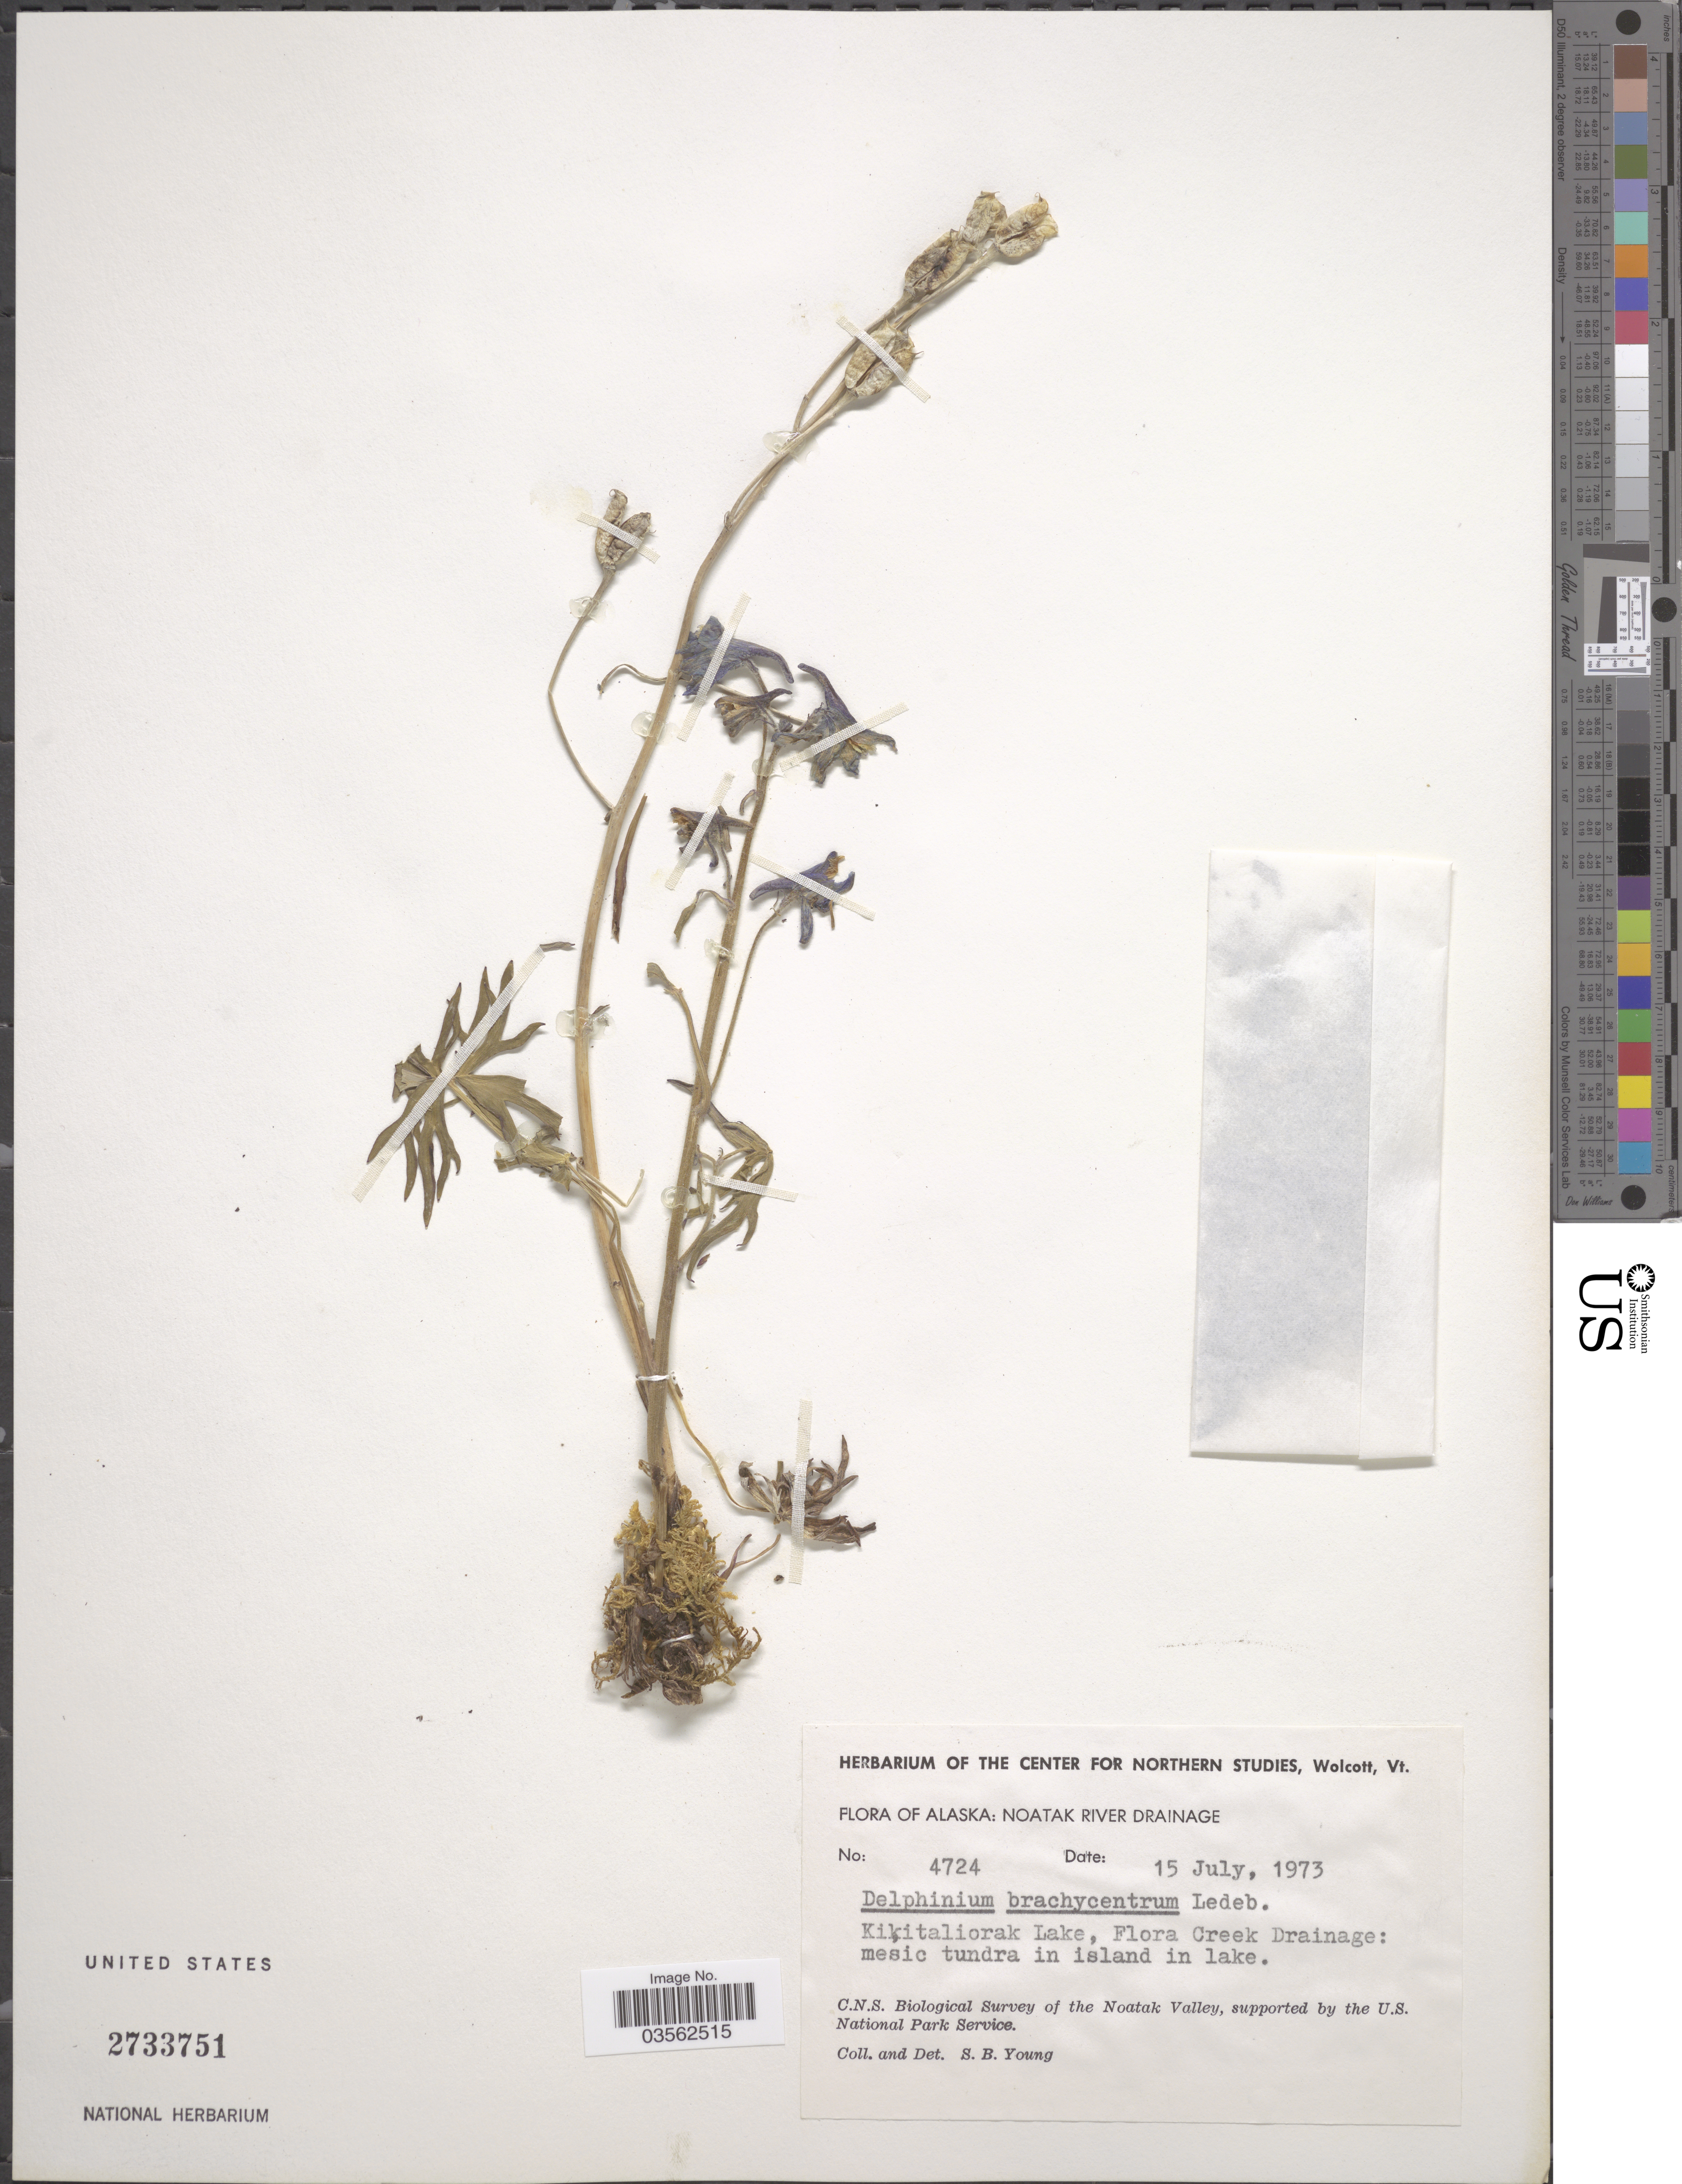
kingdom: Plantae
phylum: Tracheophyta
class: Magnoliopsida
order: Ranunculales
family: Ranunculaceae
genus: Delphinium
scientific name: Delphinium brachycentrum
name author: Ledeb.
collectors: S. Young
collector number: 4724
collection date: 1973-07-15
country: United States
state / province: Alaska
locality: Noatak River Drainage. Kikitaliorak Lake, Flora Creek Drainage: mesic tundra in island in lake. Noatak Valley.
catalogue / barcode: US 2733751